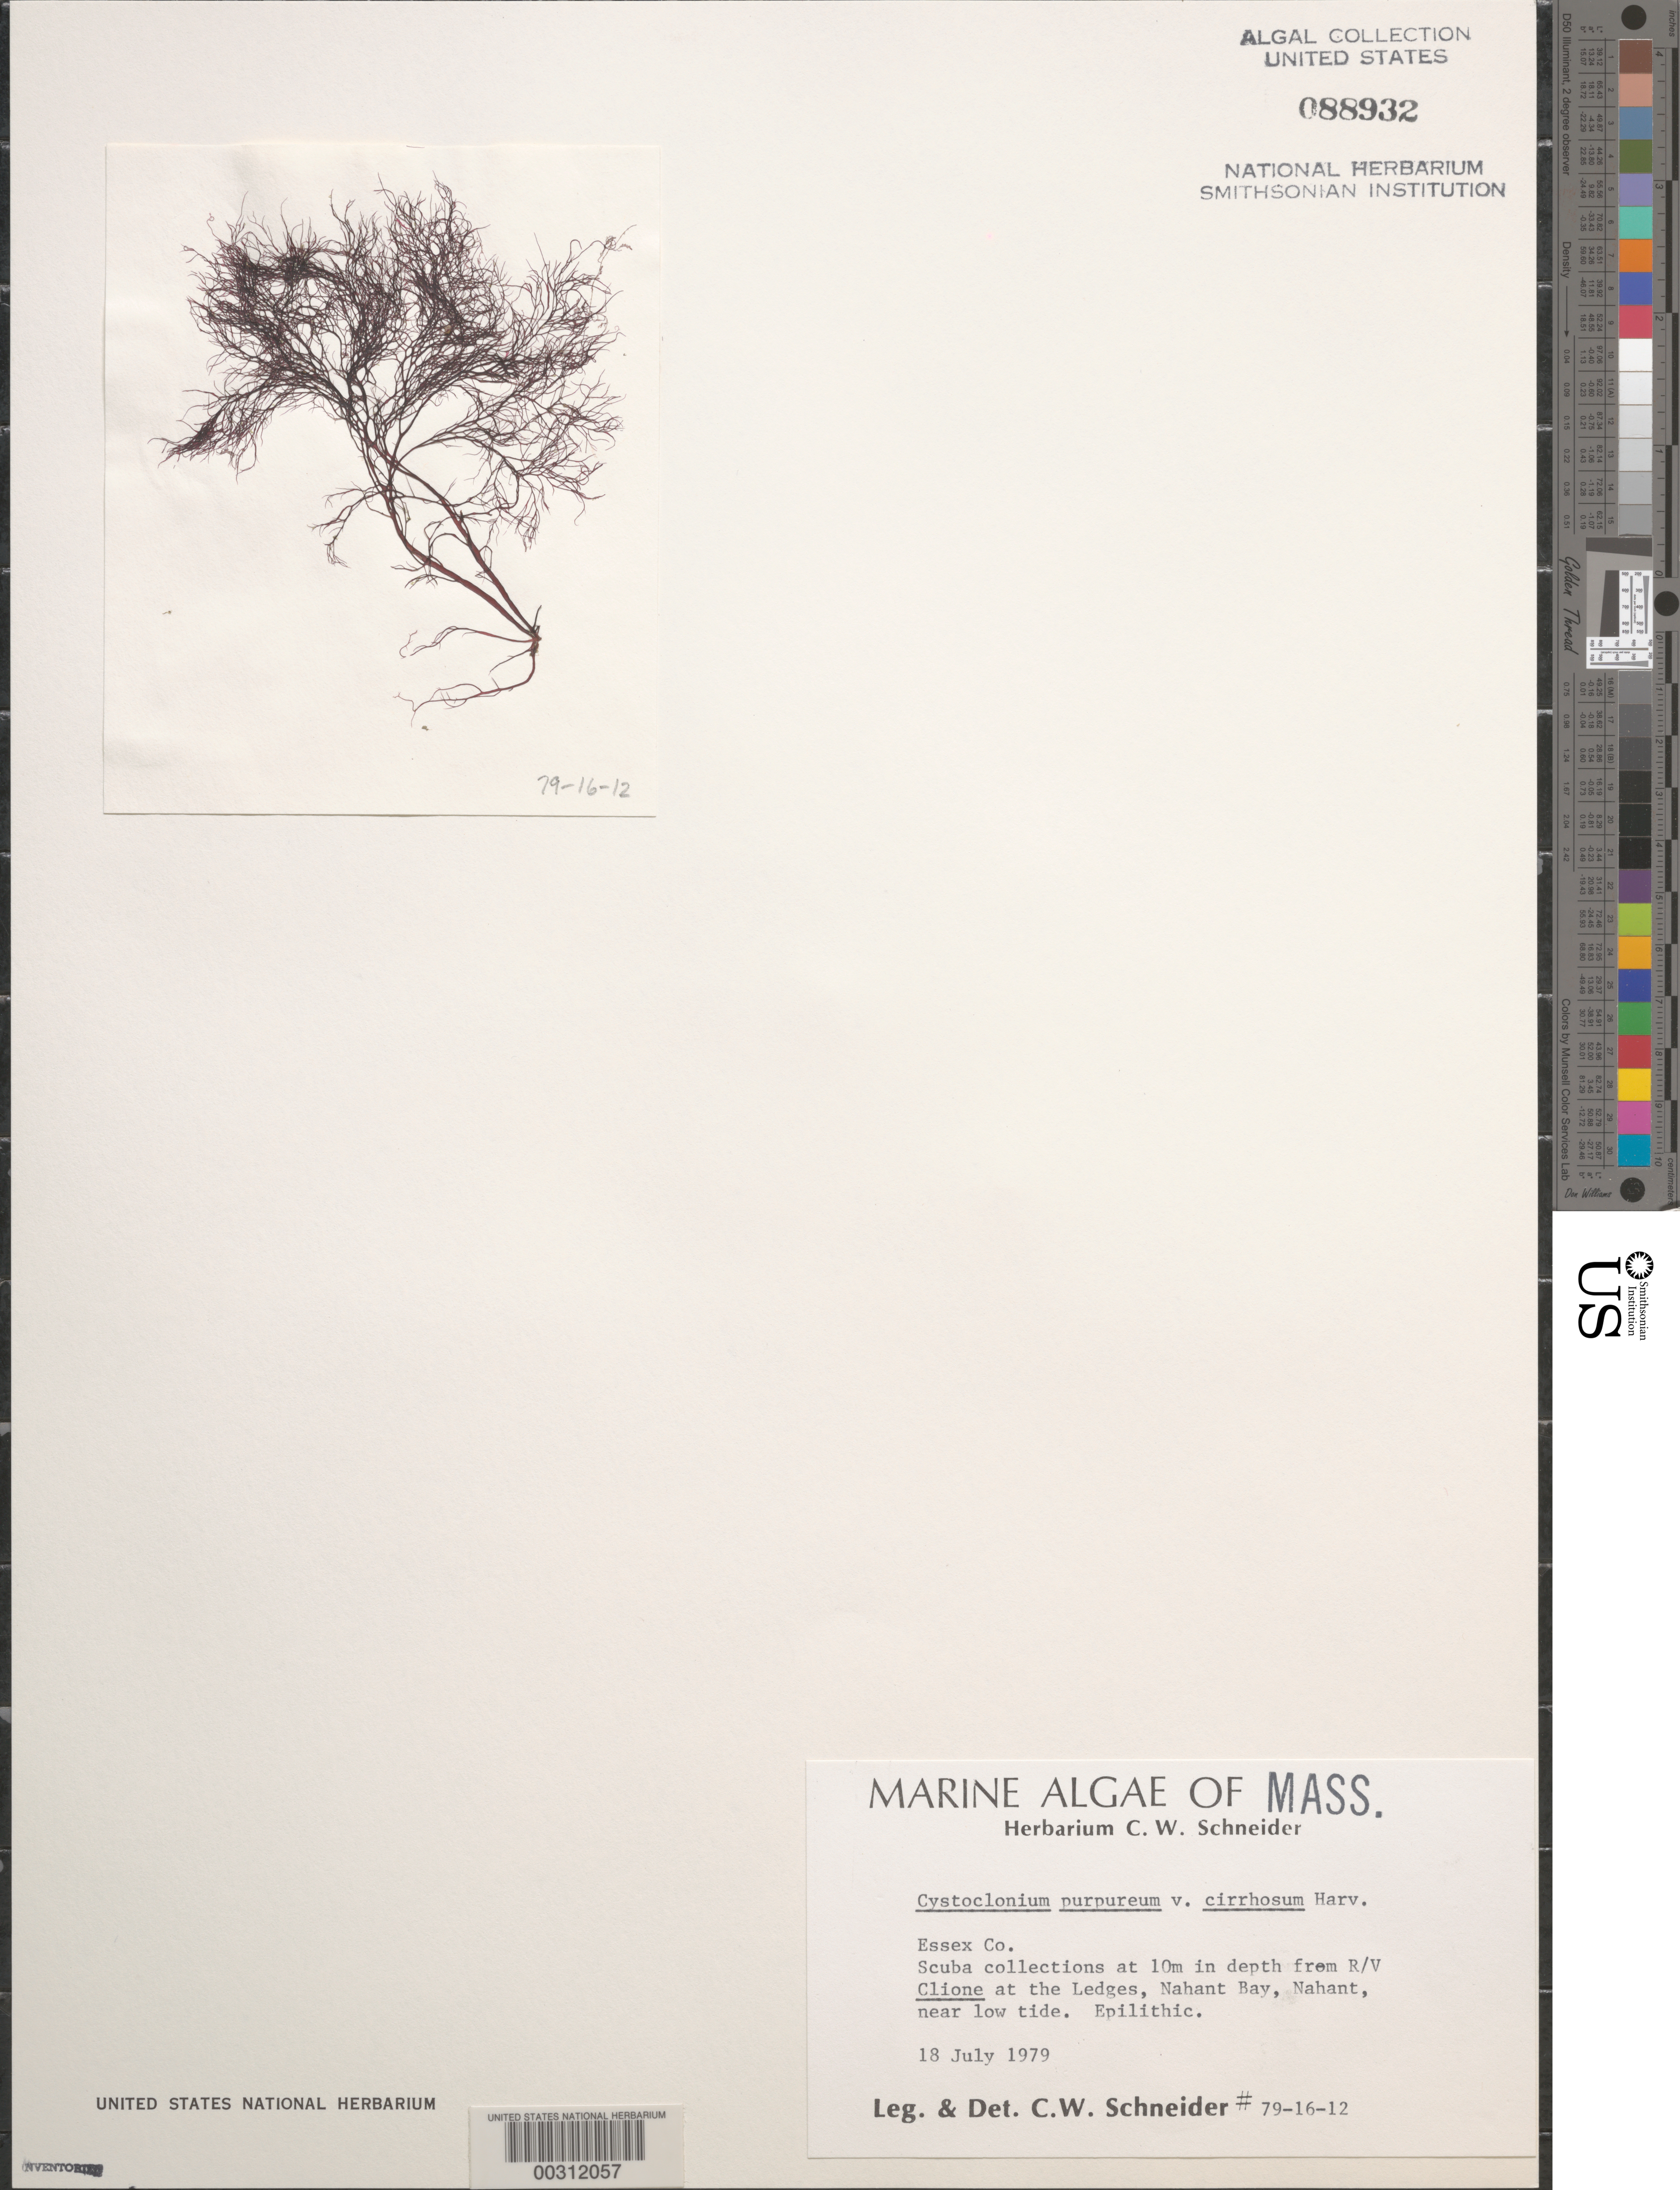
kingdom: Plantae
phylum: Rhodophyta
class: Florideophyceae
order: Gigartinales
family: Cystocloniaceae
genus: Cystoclonium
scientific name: Cystoclonium purpureum var. cirrhosum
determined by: Schneider, C. W.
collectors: C. W. Schneider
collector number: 79-16-12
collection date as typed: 18 Jul 1979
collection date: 1979-07-18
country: United States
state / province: Massachusetts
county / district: Essex County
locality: The Ledges, Nahant Bay, Nahant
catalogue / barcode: US 88932